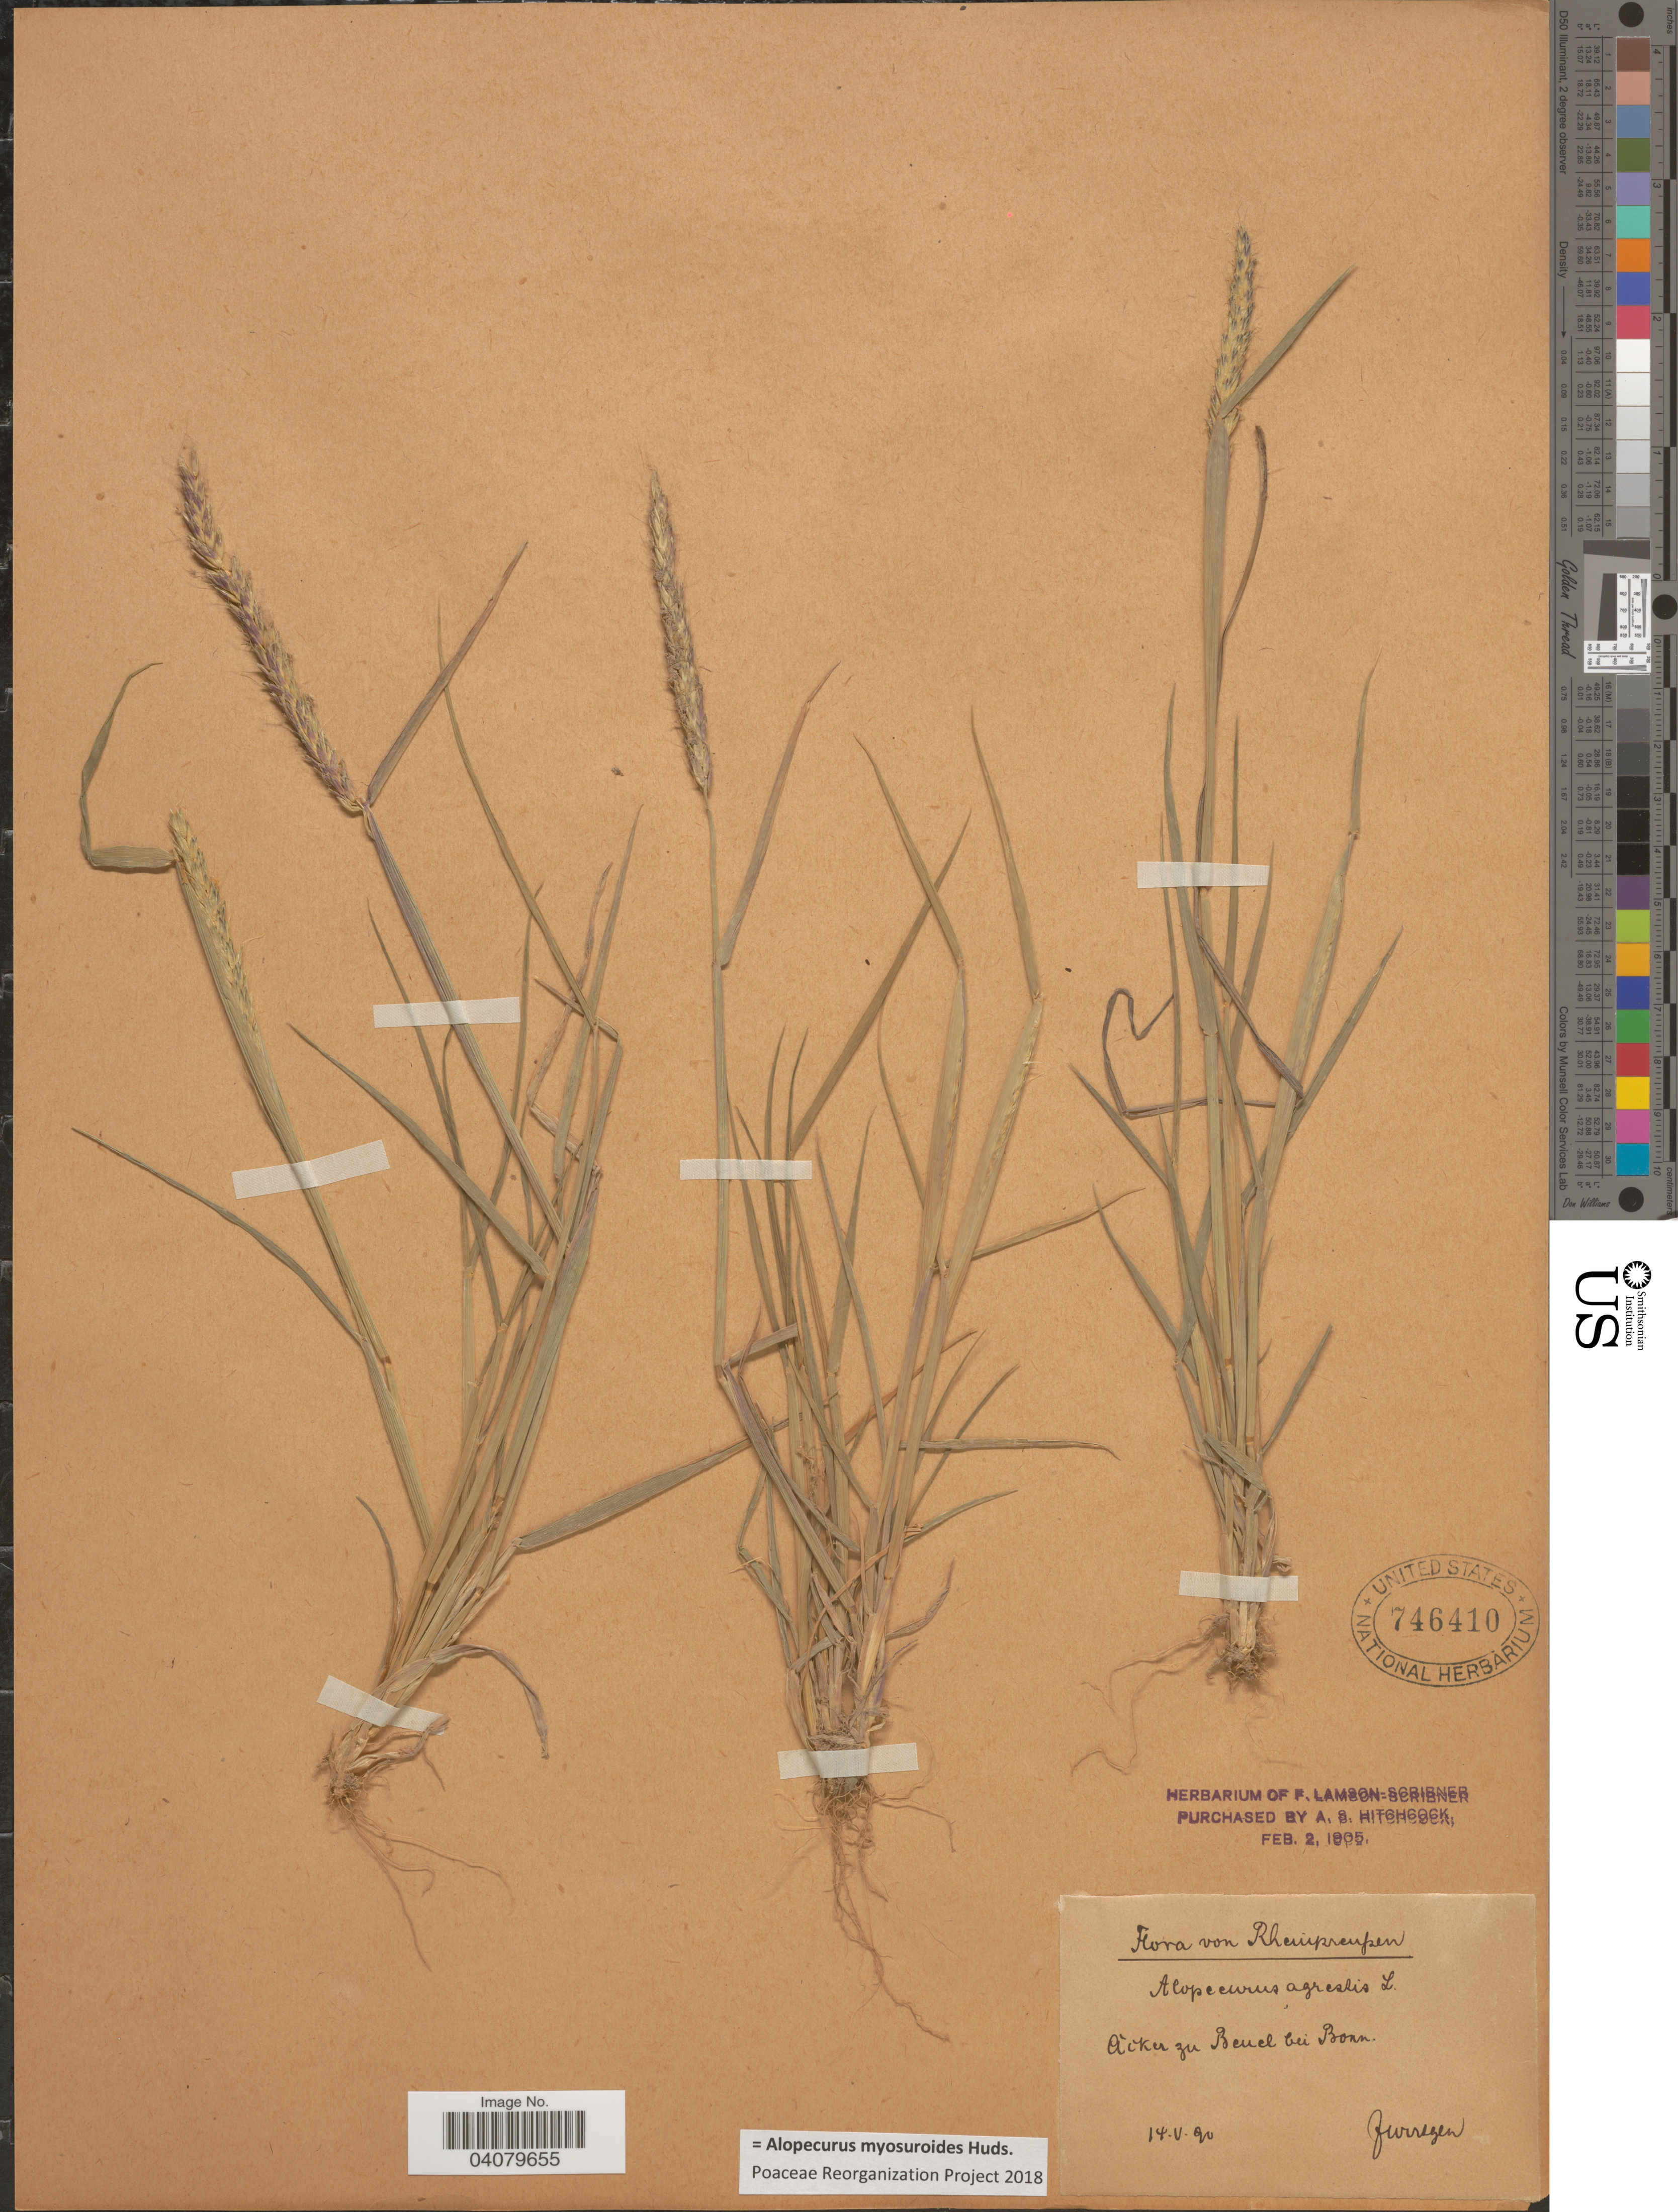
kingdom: Plantae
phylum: Tracheophyta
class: Liliopsida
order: Poales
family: Poaceae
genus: Alopecurus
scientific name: Alopecurus myosuroides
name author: Huds.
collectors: F. Wirtgen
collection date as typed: Transcribed d/m/y: 14/5/90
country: Germany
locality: Rheinpreussen. Acker zu Beuel bei Bonn.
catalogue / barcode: US 746410